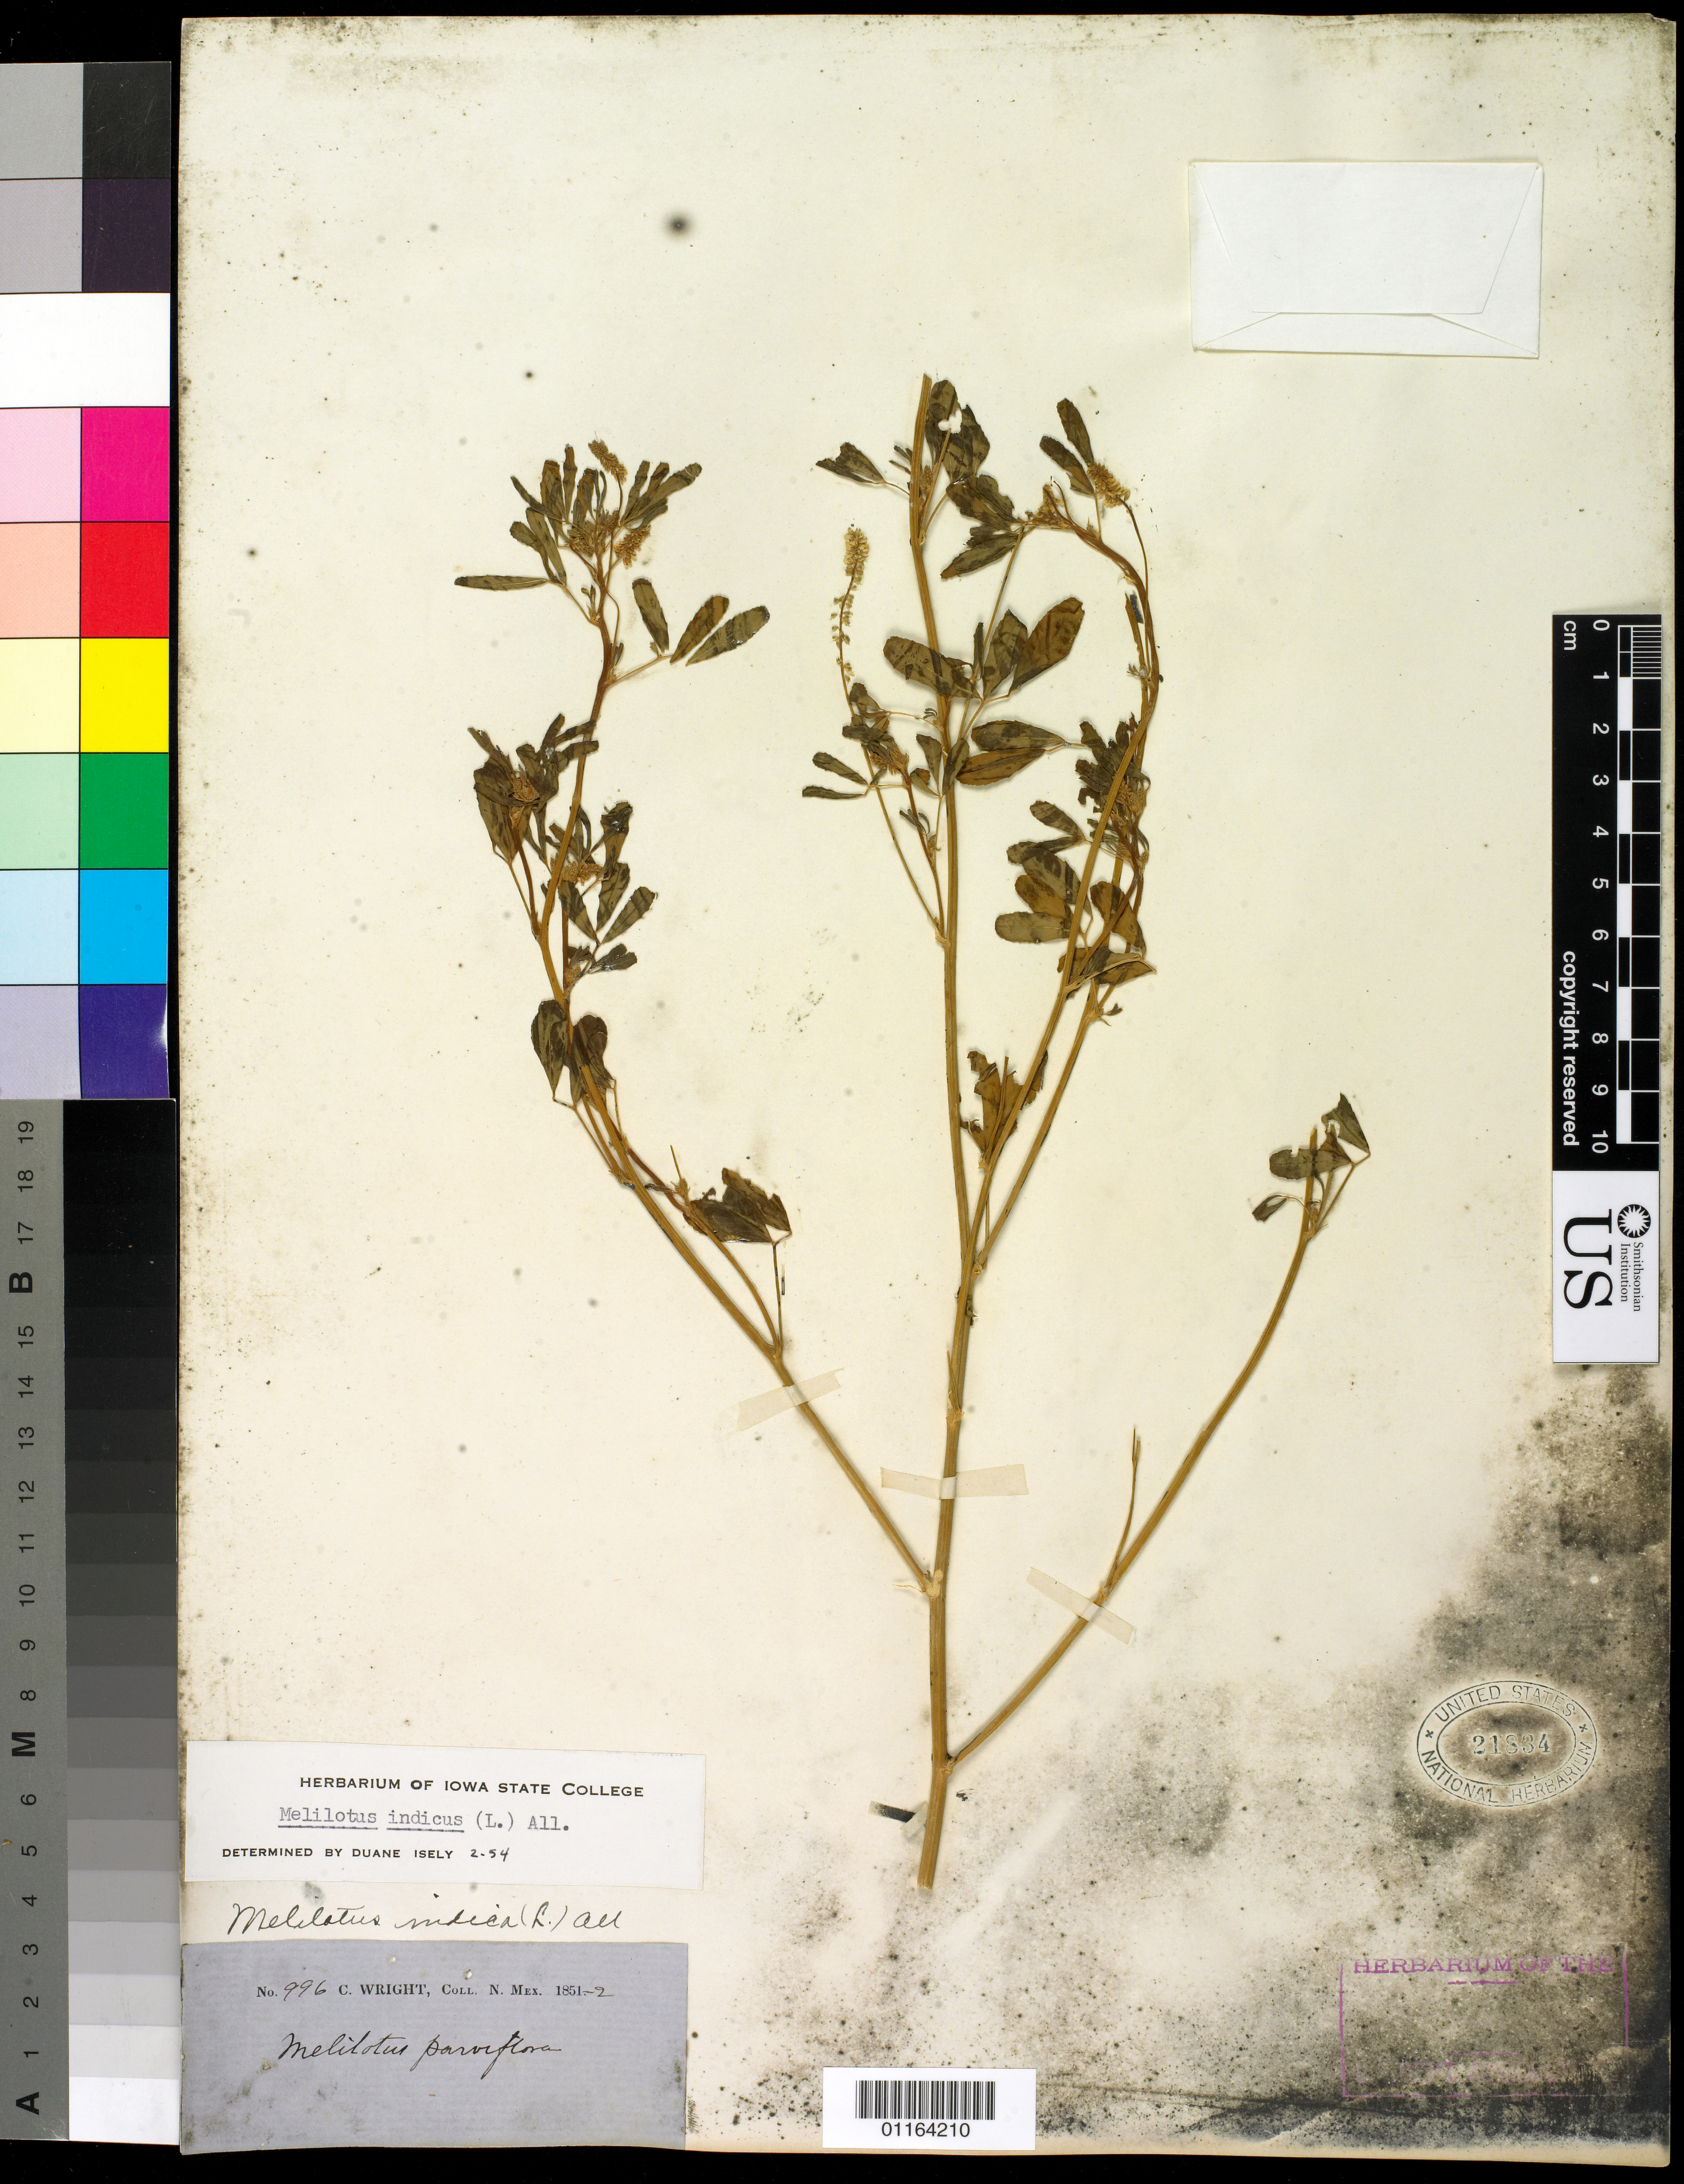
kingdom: Plantae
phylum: Tracheophyta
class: Magnoliopsida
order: Fabales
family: Fabaceae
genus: Melilotus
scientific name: Melilotus indicus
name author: (L.) All.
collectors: C. Wright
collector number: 996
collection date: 1851/1852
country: United States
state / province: New Mexico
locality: "N. Mex." [=northern Mexico or New Mexico? either way possibly referring to present-day Arizona or Texas]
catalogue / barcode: US 21884